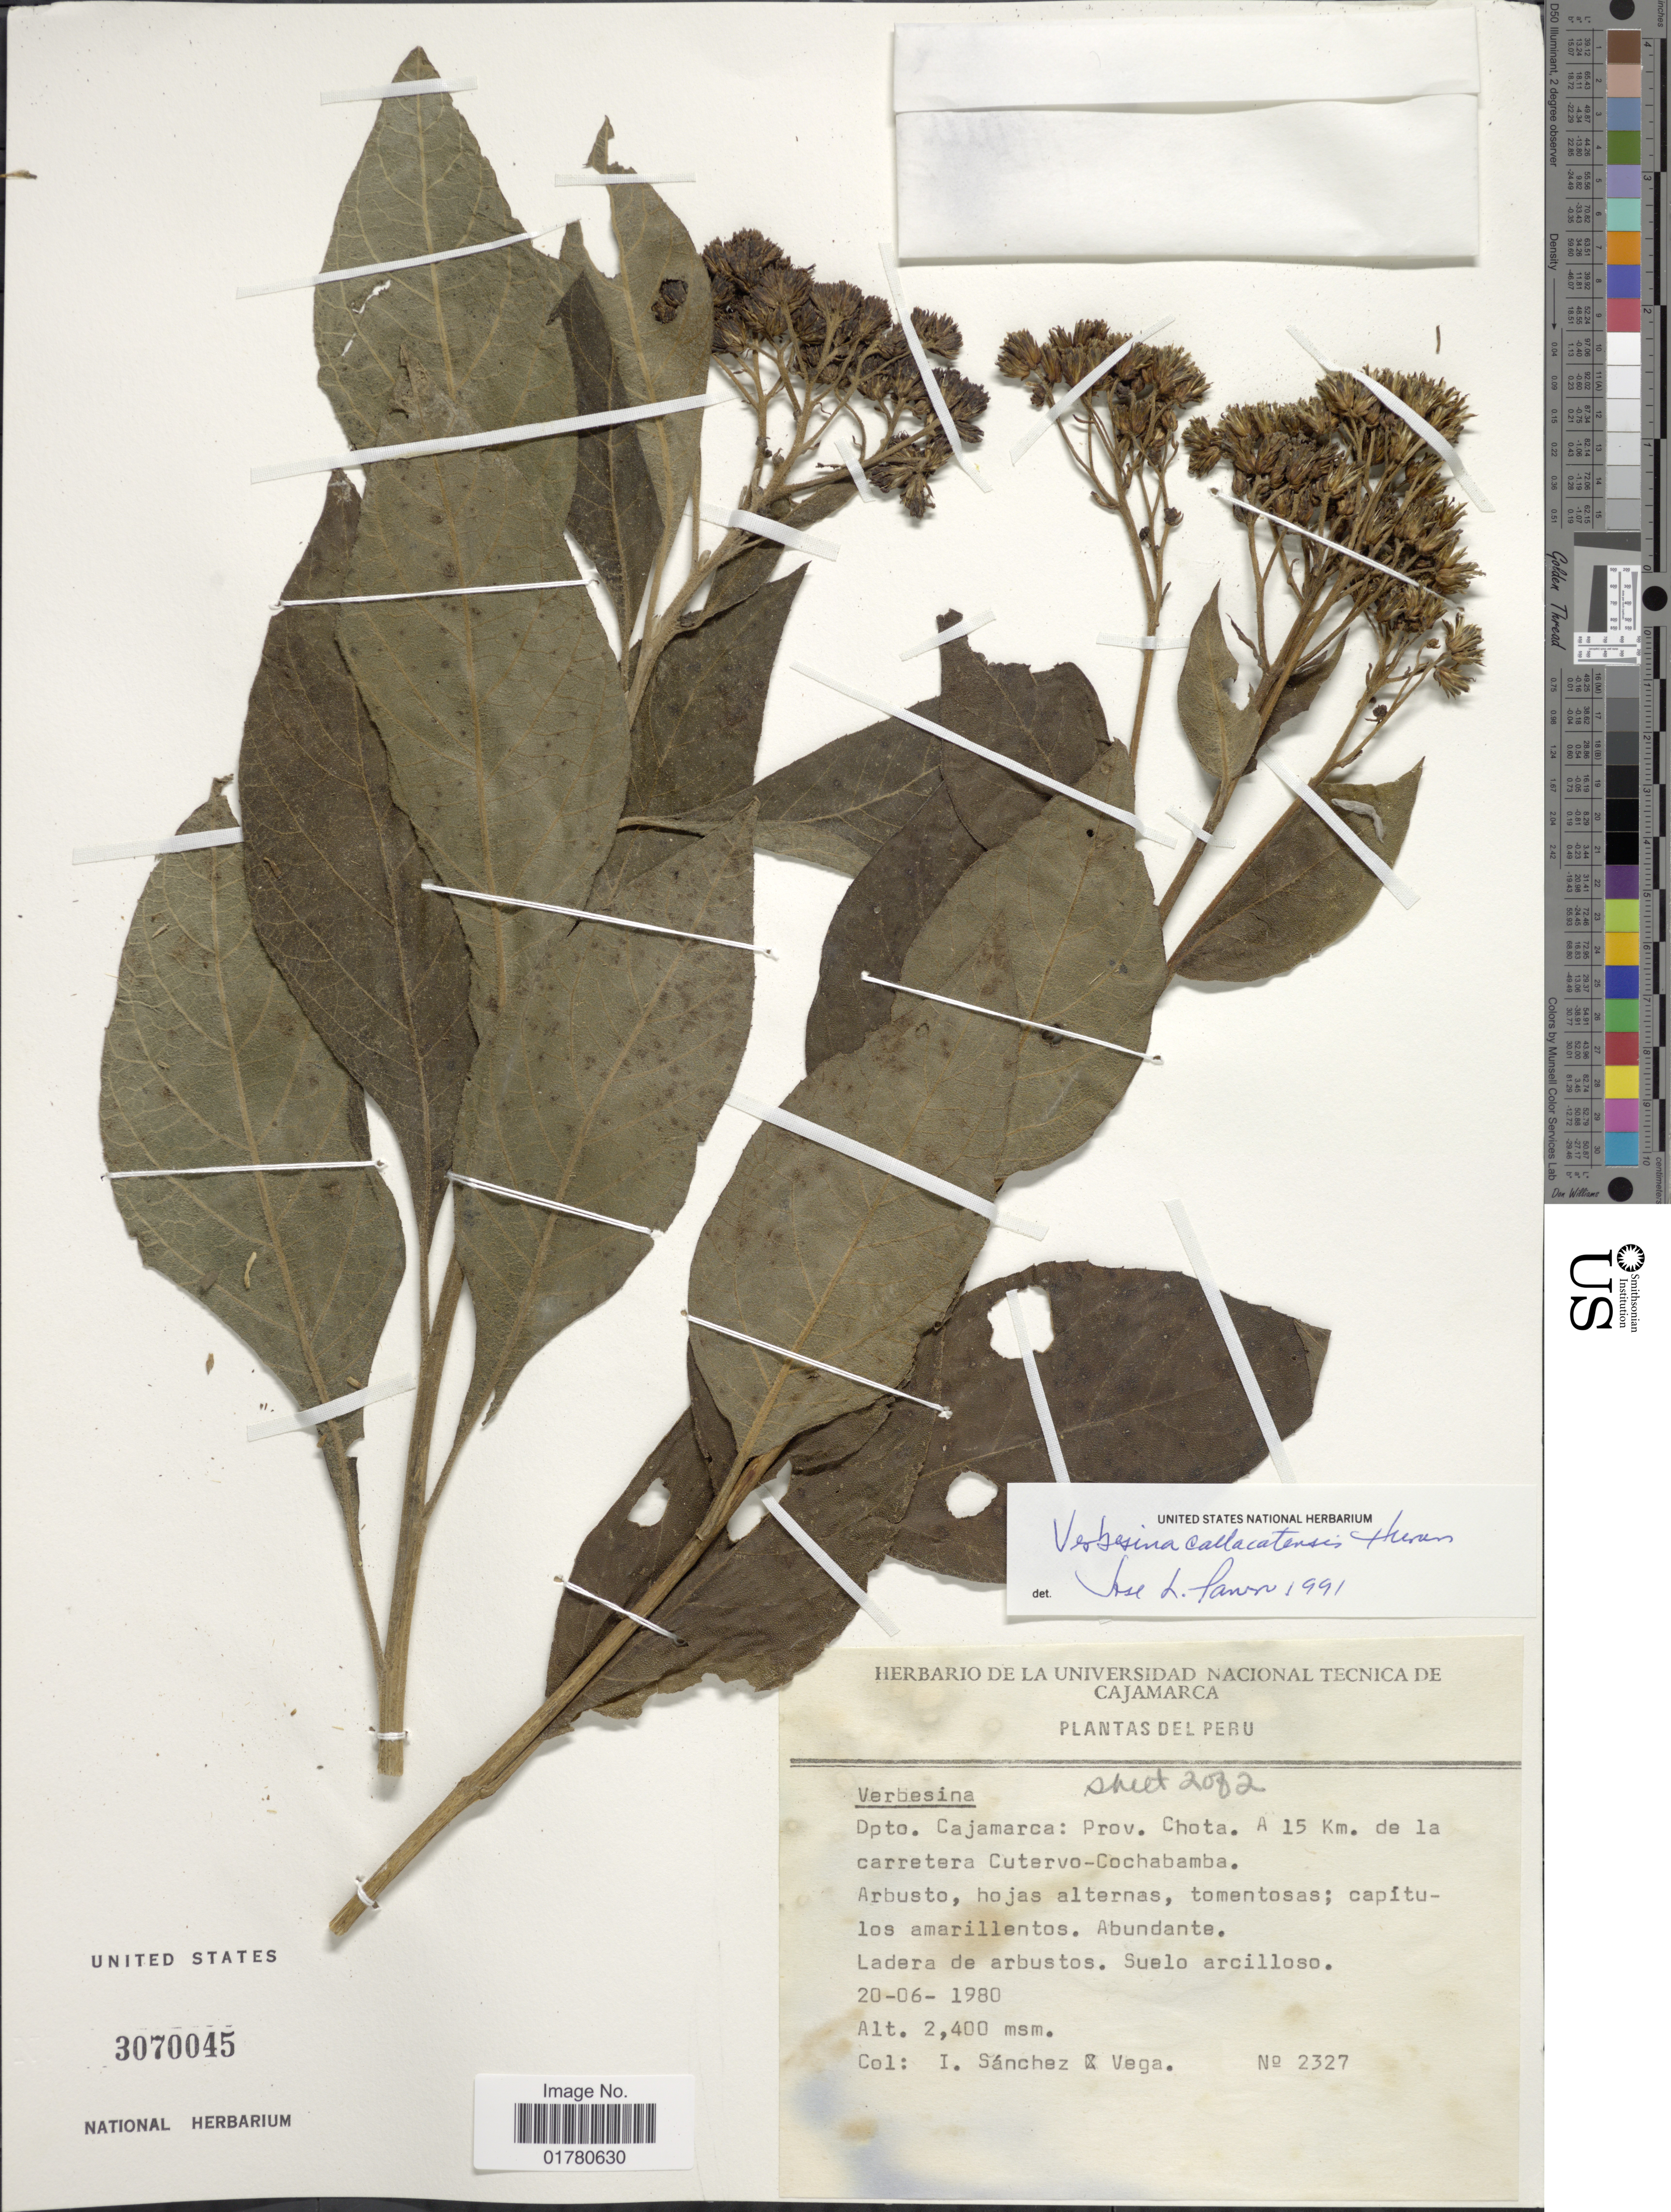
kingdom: Plantae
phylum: Tracheophyta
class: Magnoliopsida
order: Asterales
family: Asteraceae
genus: Verbesina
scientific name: Verbesina callacatensis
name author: Hieron.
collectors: I. Sánchez Vega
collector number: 2327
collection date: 1980-06-20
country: Peru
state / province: Cajamarca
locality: Dpto Cajamarca: Prov. Chota. A 15 km de la carretera Cutervo-Cochambamba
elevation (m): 2400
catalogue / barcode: US 3070045